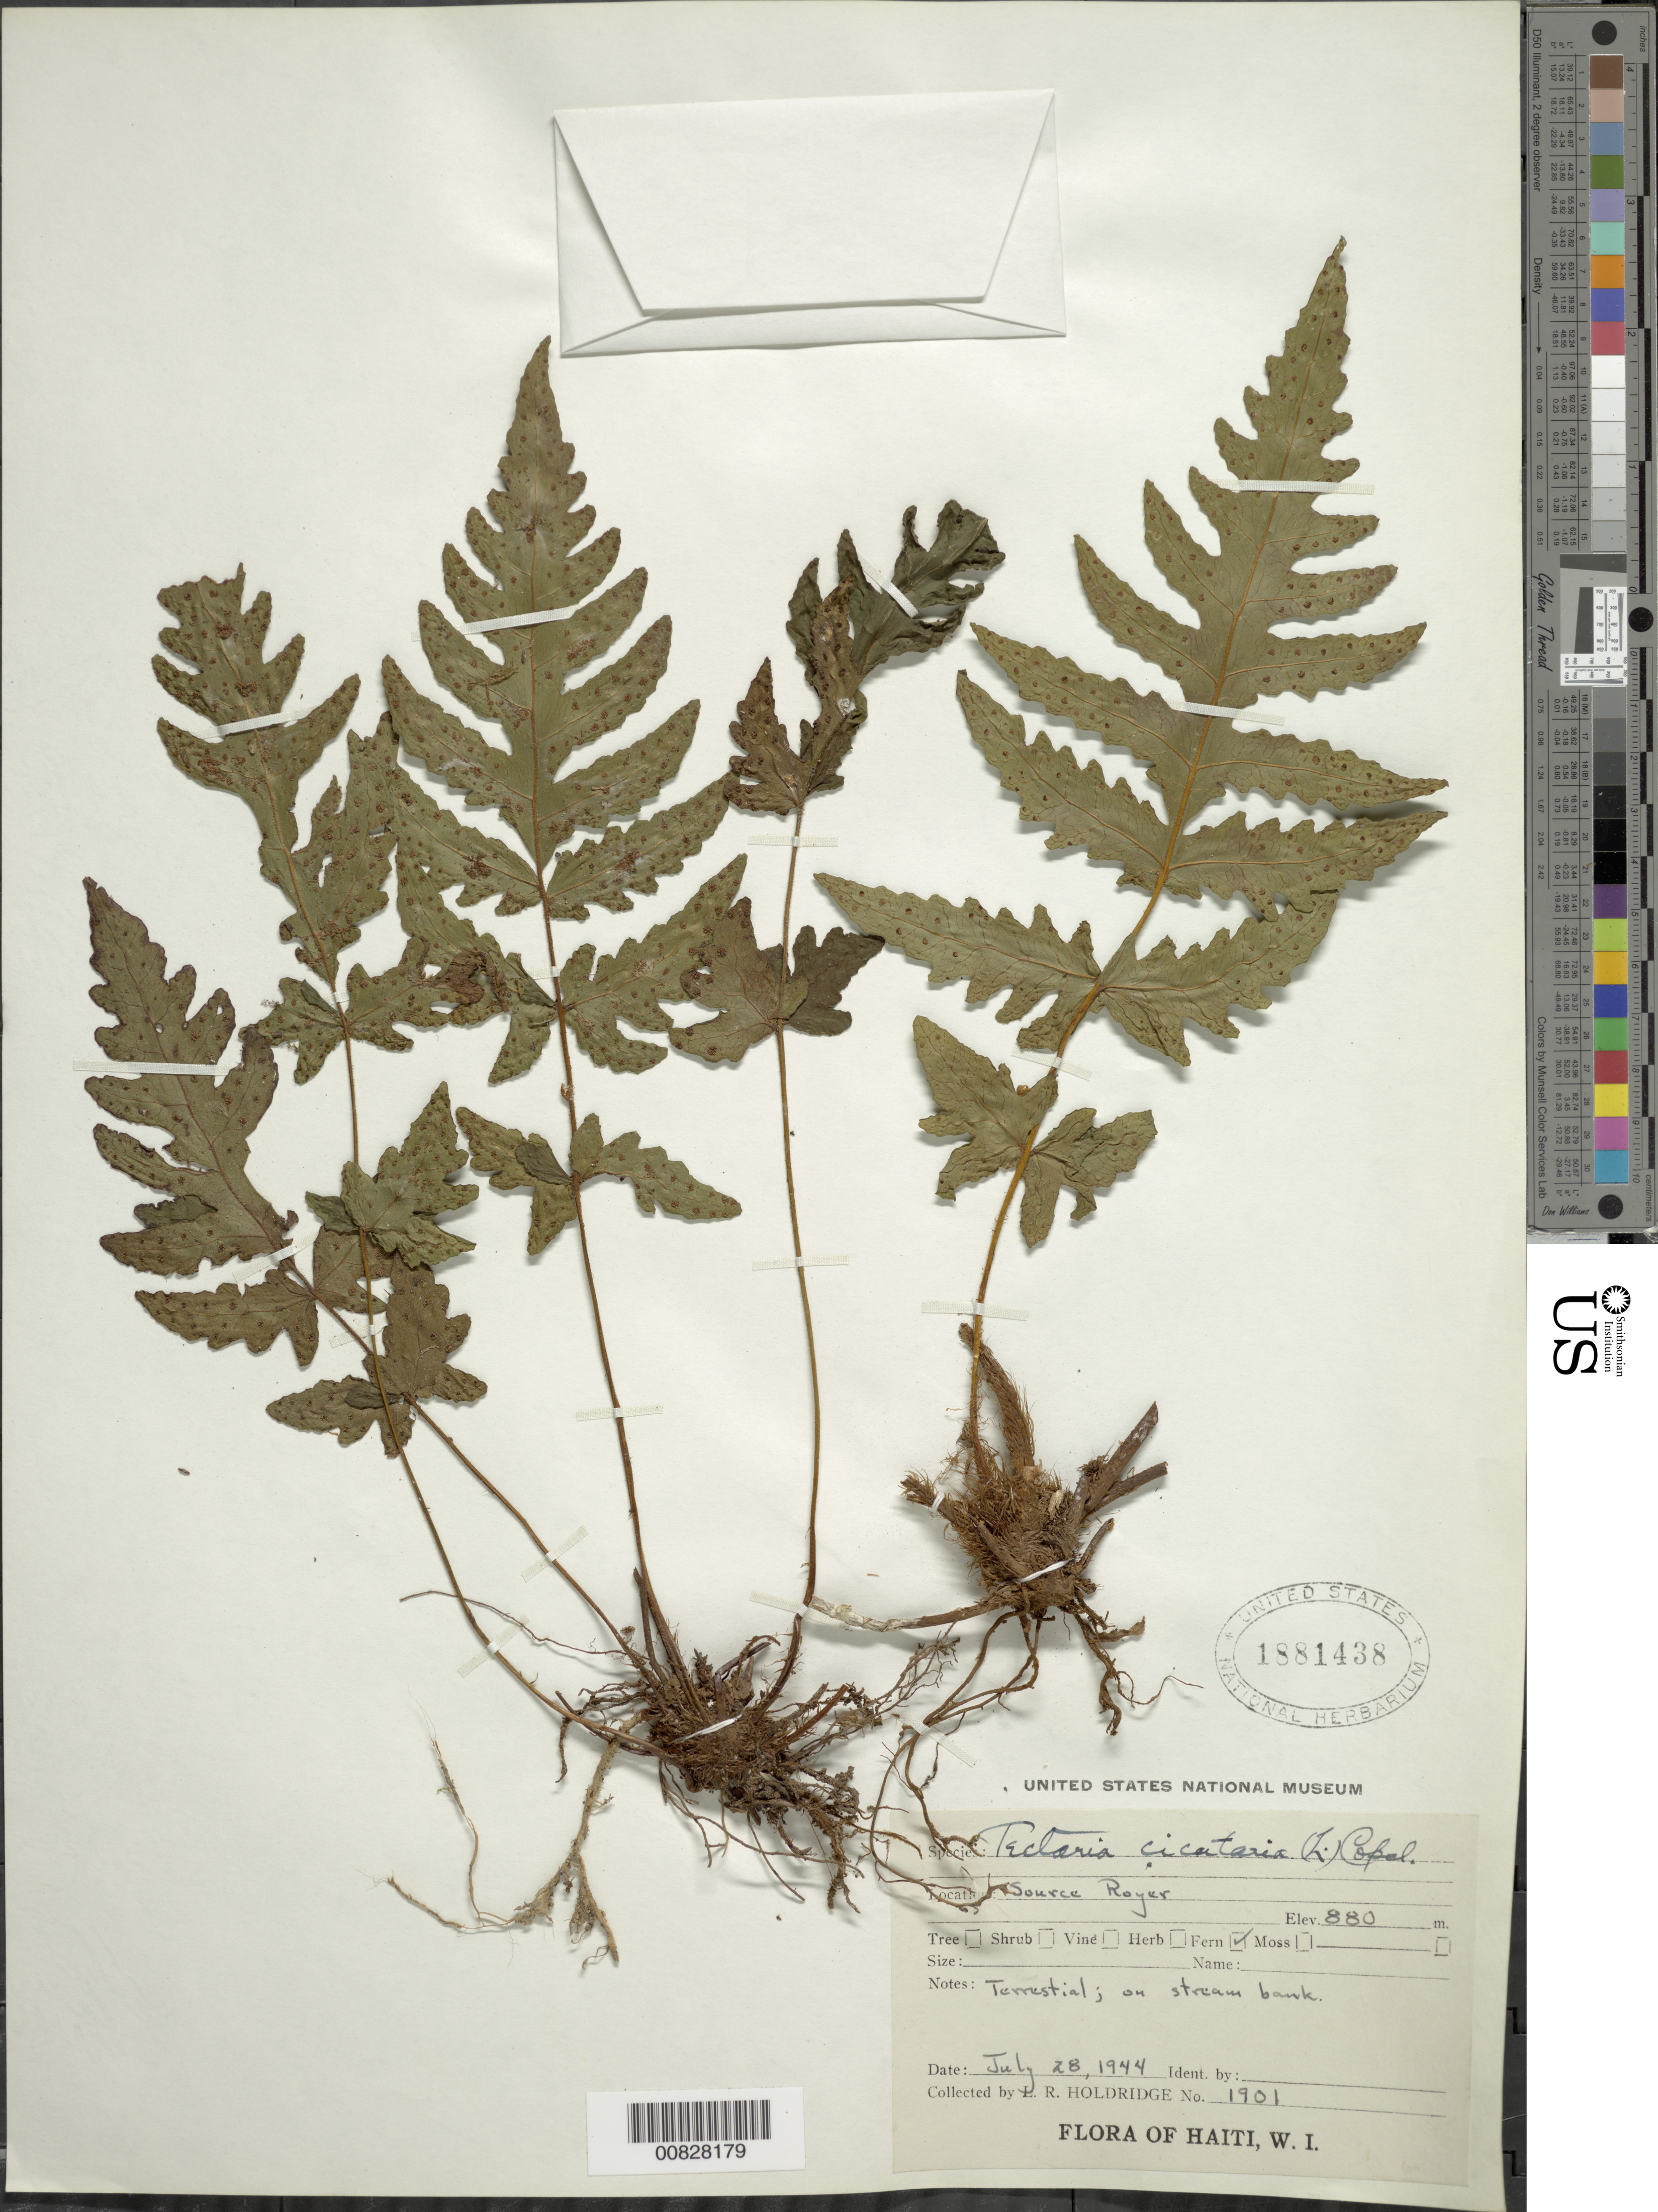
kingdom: Plantae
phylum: Tracheophyta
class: Polypodiopsida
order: Polypodiales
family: Tectariaceae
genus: Tectaria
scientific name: Tectaria cicutaria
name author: (L.) Copel.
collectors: L. Holdridge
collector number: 1901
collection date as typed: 28 Jul 1944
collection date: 1944-07-28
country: Haiti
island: Hispaniola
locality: Source Royer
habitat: Stream bank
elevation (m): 880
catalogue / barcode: US 1881438